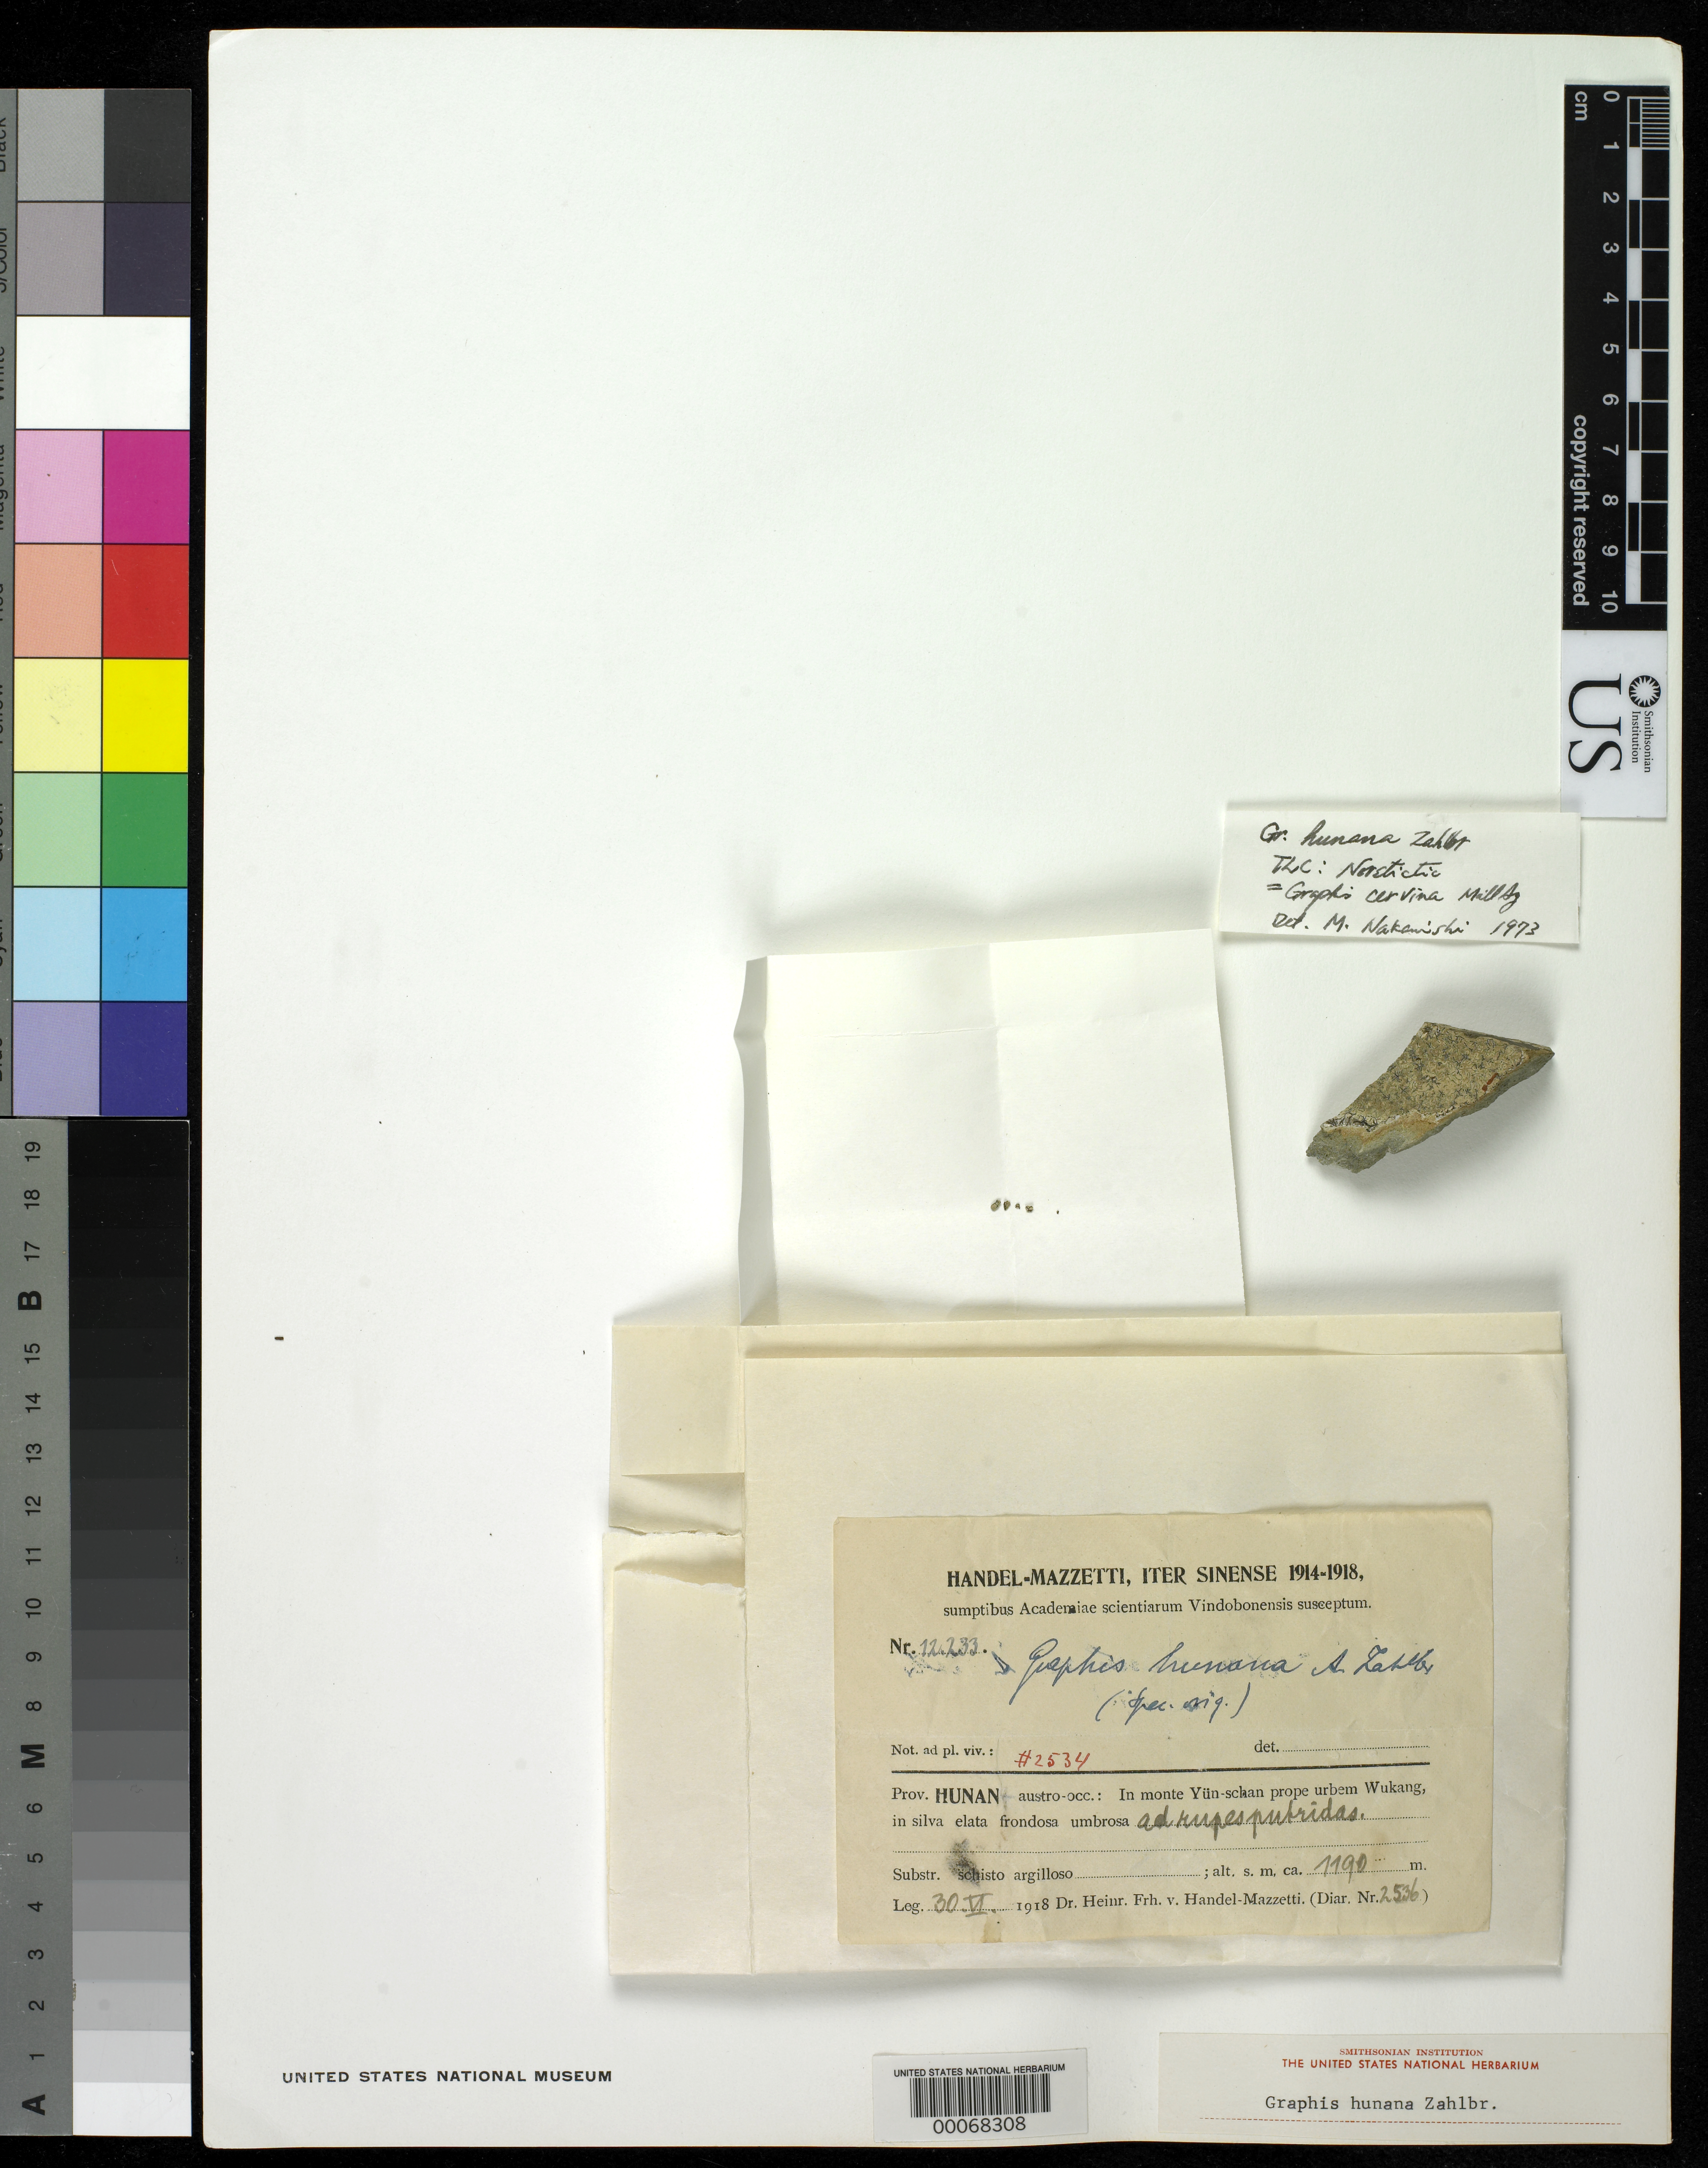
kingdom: Fungi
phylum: Ascomycota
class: Lecanoromycetes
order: Ostropales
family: Graphidaceae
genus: Graphis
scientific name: Graphis hunana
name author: Zahlbr. in Hand.-Mazz.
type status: Isotype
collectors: H. Handel-Mazzetti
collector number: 12233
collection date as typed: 30 Jun 1918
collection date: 1918-06-30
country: China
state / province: Hunan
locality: Monte Yun-Schan prope urbem Wukang. [Yun-schan Mountain near city of Wukang.]